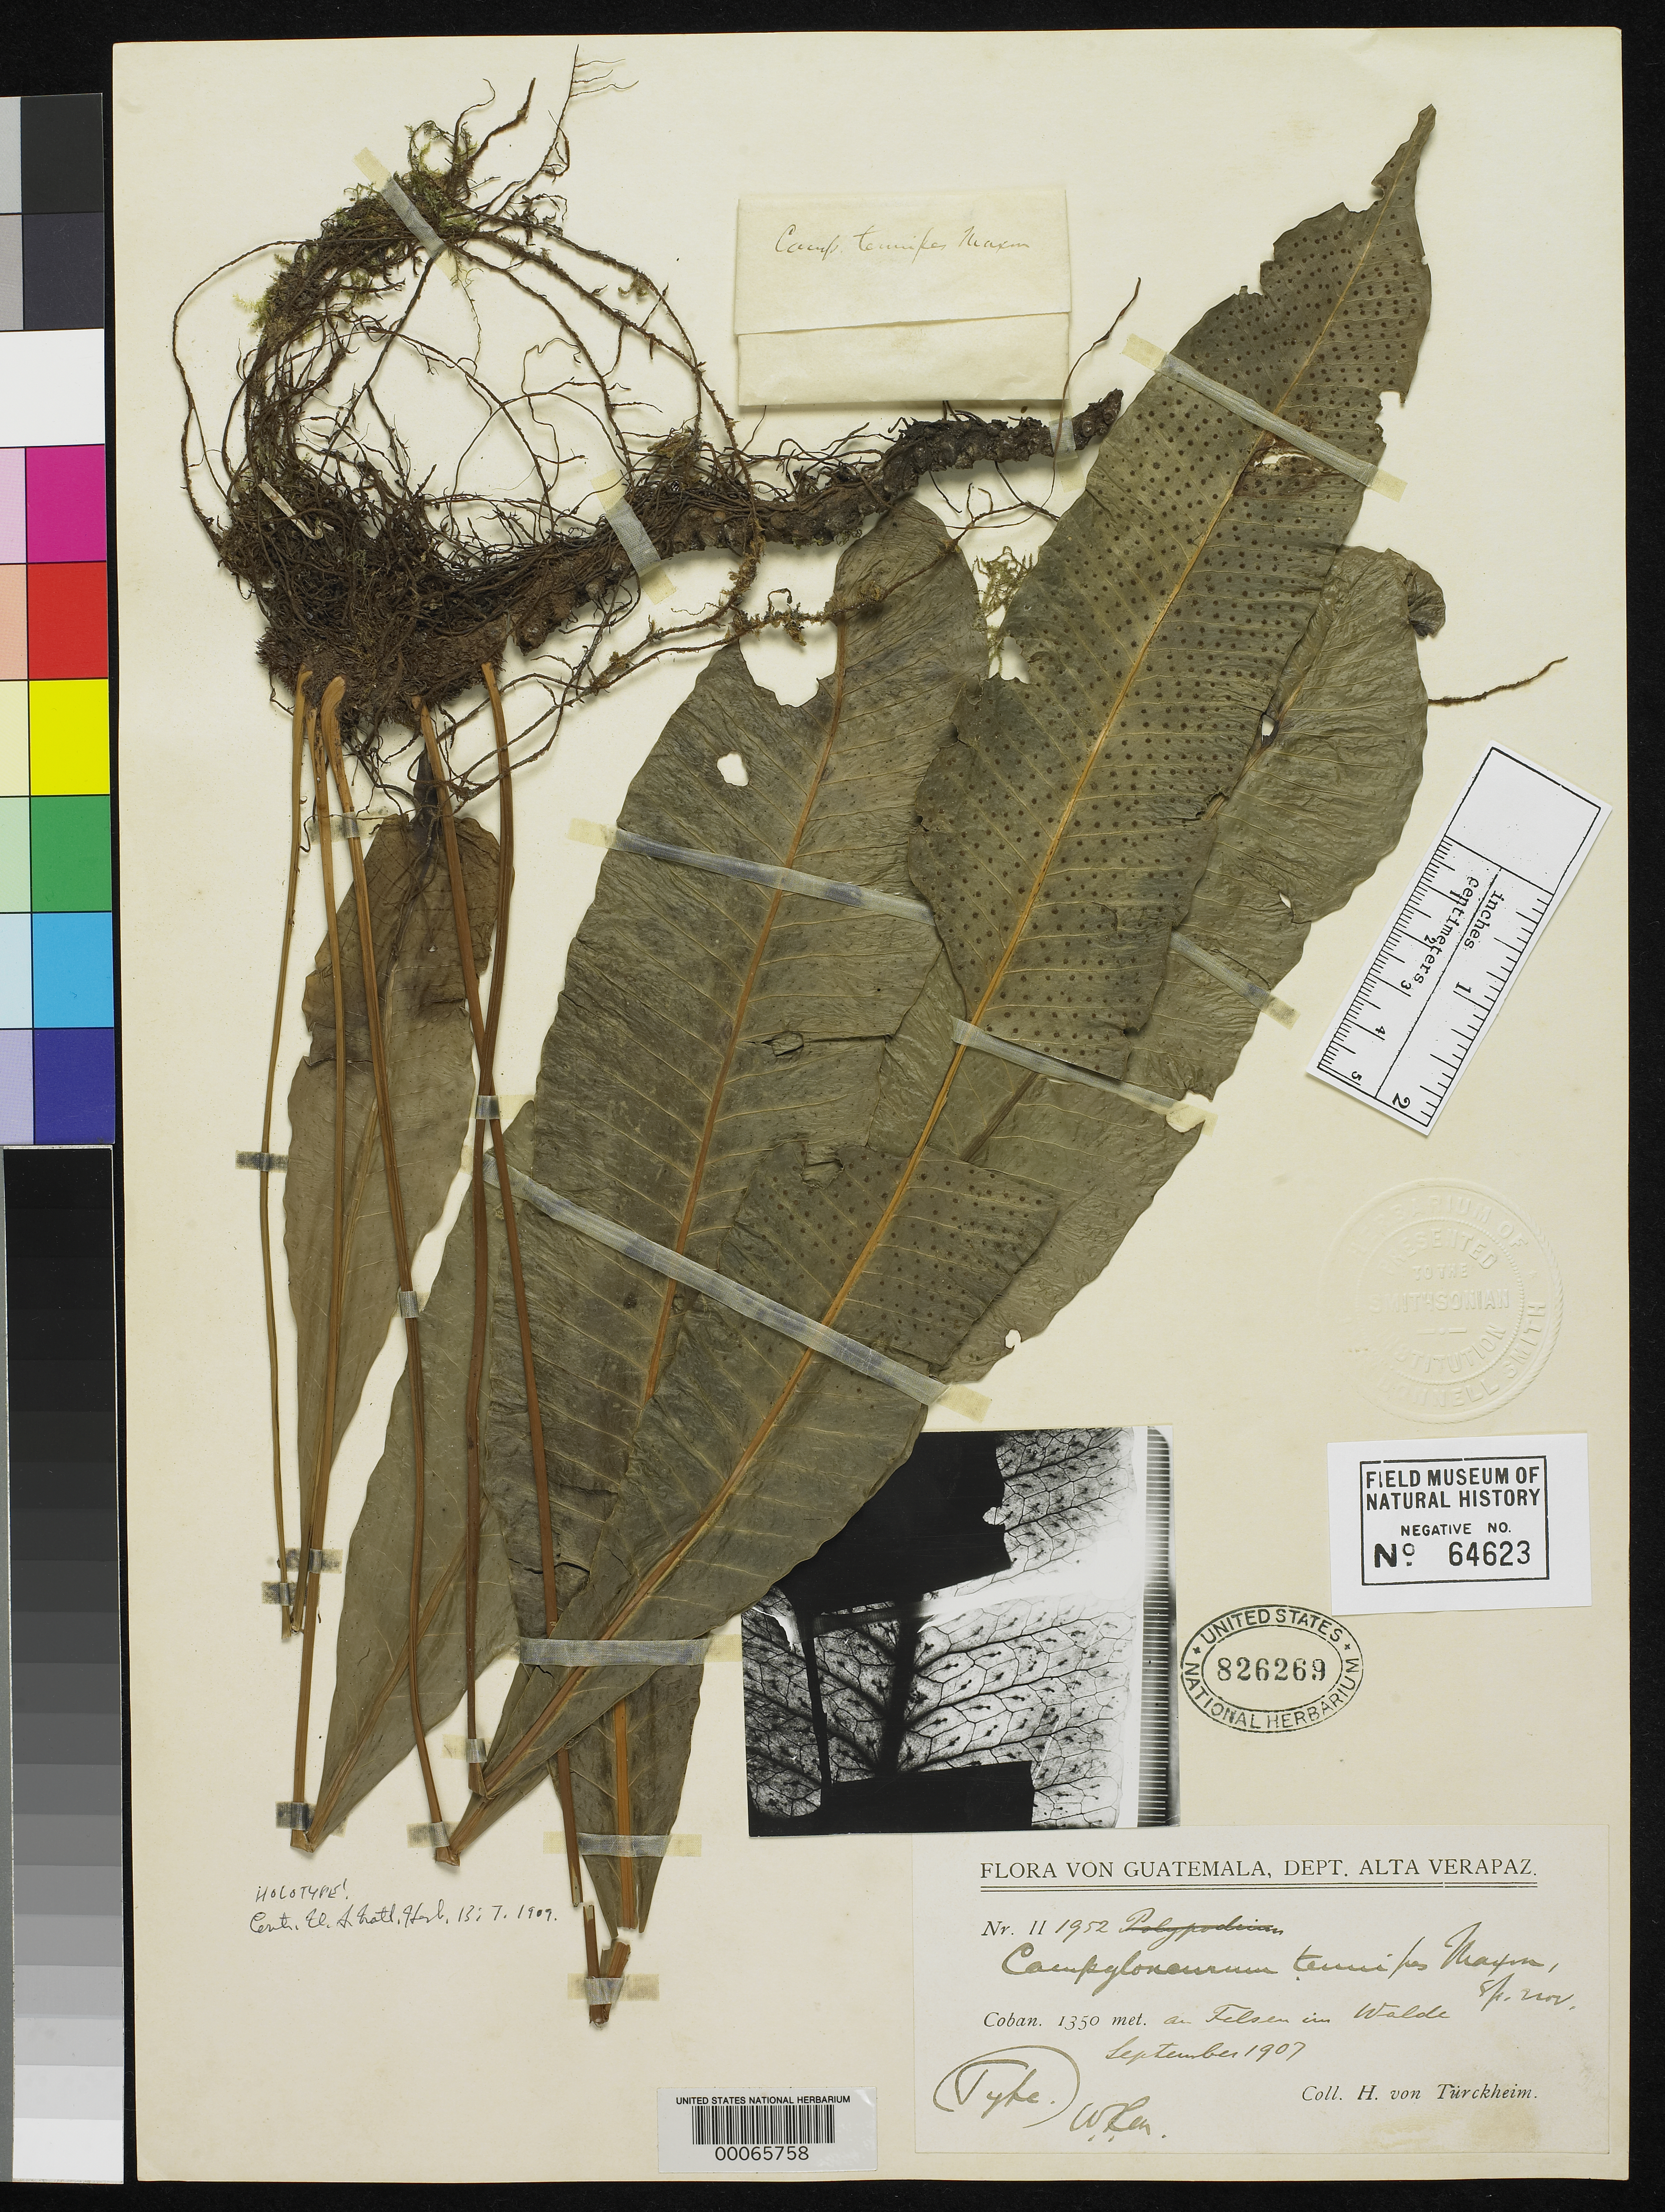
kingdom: Plantae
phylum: Tracheophyta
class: Polypodiopsida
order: Polypodiales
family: Polypodiaceae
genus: Campyloneurum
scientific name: Campyloneurum tenuipes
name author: Maxon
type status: Holotype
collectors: H. von Türckheim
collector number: Ii 1952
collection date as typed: Sep 1907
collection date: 1907-09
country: Guatemala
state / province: Alta Verapaz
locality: Cobán an felsen im walde.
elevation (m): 1350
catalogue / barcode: US 826269